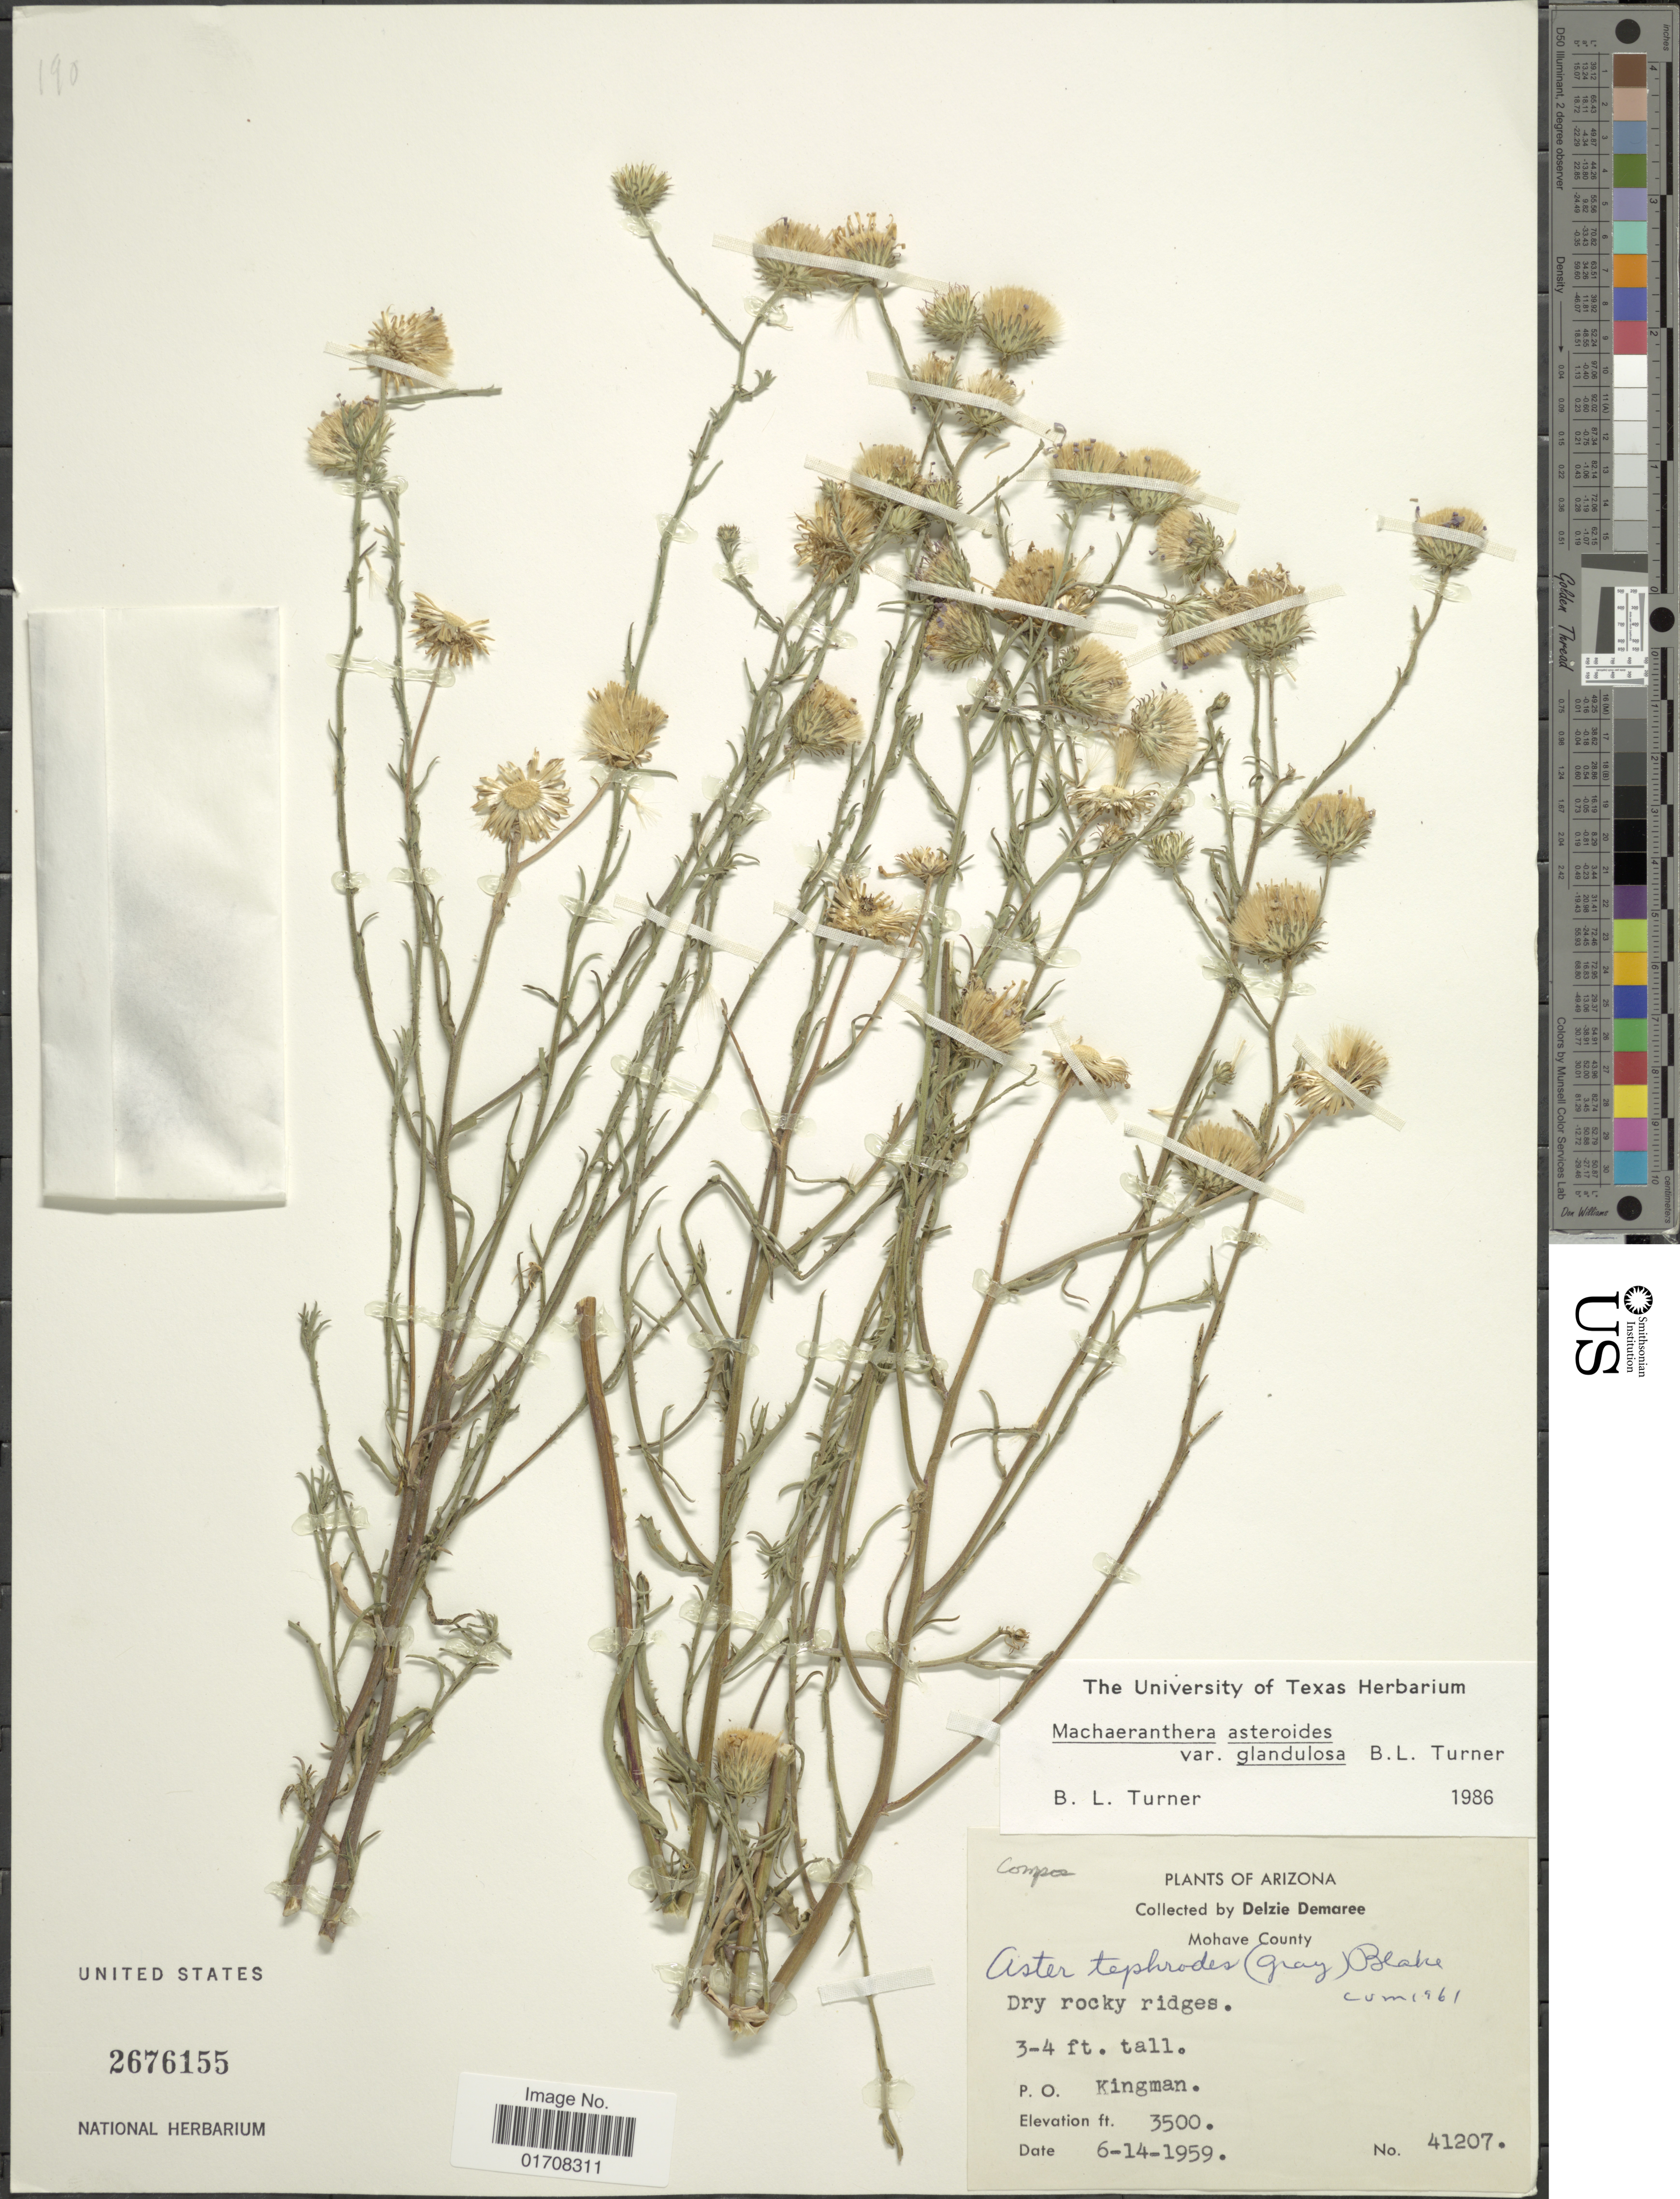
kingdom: Plantae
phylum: Tracheophyta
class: Magnoliopsida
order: Asterales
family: Asteraceae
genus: Machaeranthera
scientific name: Machaeranthera asteroides var. glandulosa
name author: (Torr.) Greene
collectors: D. Demaree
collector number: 41207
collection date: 1959-06-14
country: United States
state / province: Arizona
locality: Mohave County, P. O. Kingman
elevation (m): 1067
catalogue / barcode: US 2676155